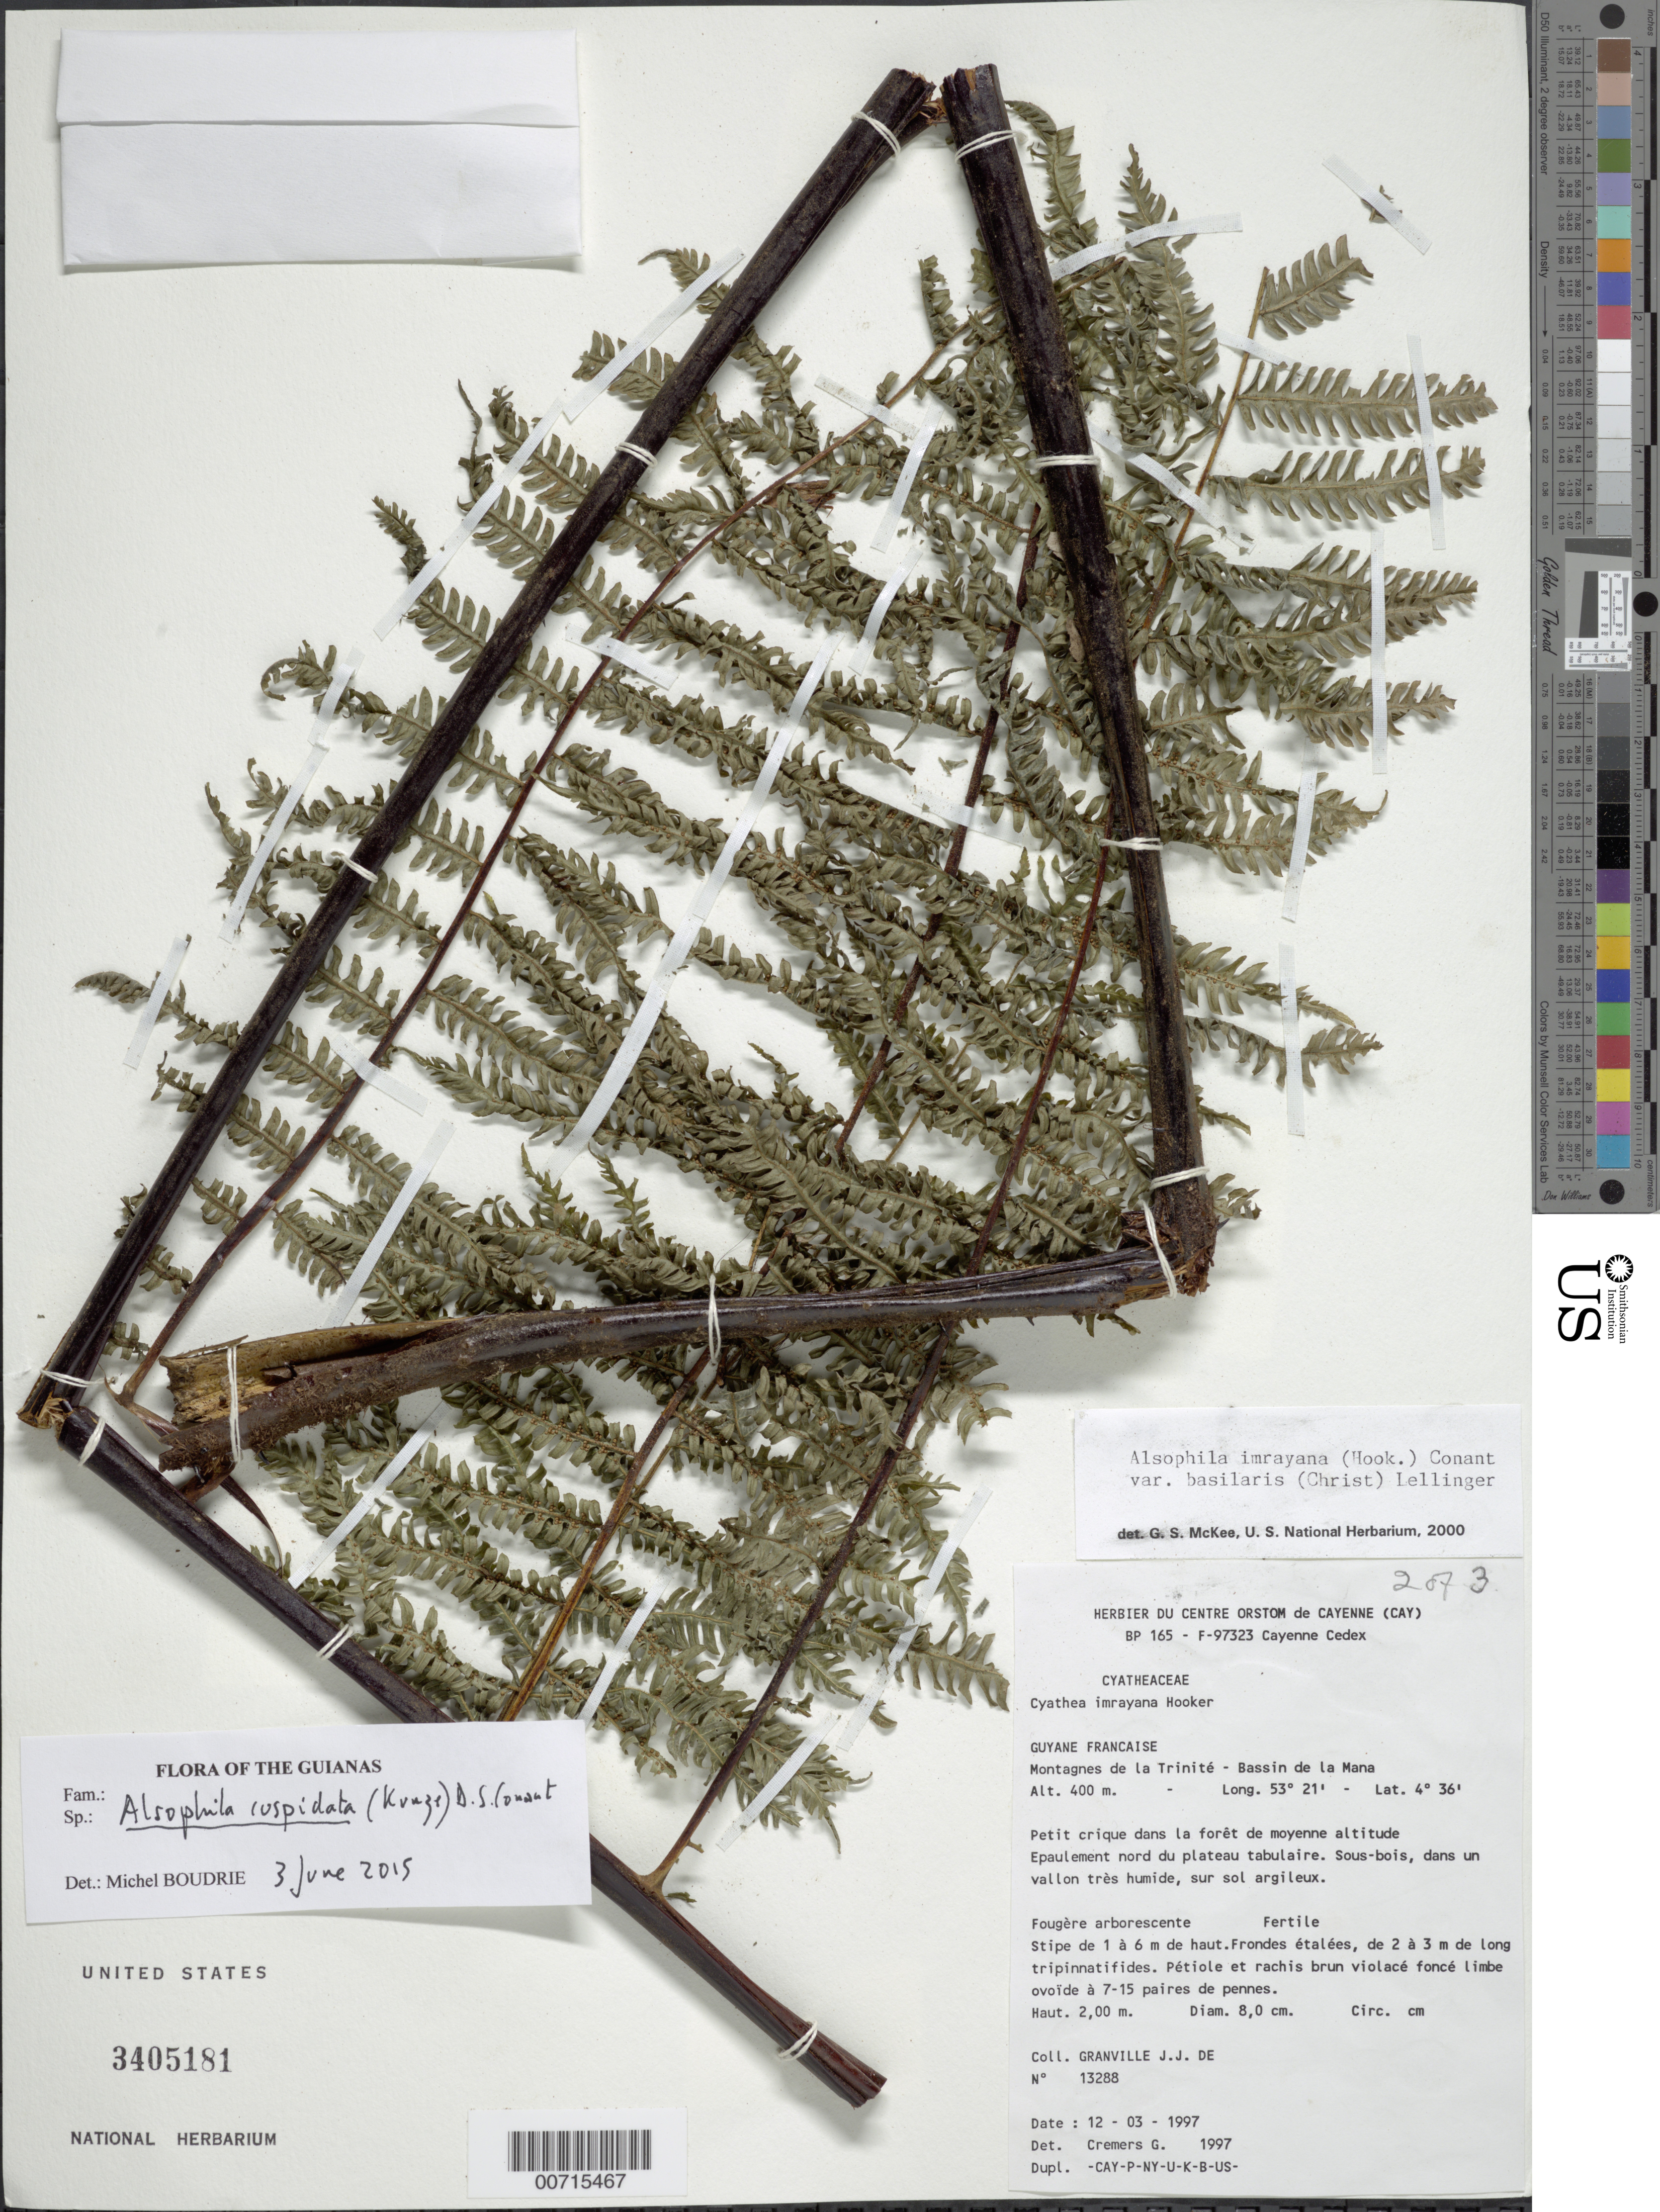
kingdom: Plantae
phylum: Tracheophyta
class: Polypodiopsida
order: Cyatheales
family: Cyatheaceae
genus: Alsophila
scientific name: Alsophila cuspidata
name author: (Kunze) D.S. Conant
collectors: J.-J. de Granville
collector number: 13288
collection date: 1997-03-12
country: French Guiana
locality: Montagnes de la Trinite - Bassin de la Mana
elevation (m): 400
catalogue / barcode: US 3405181